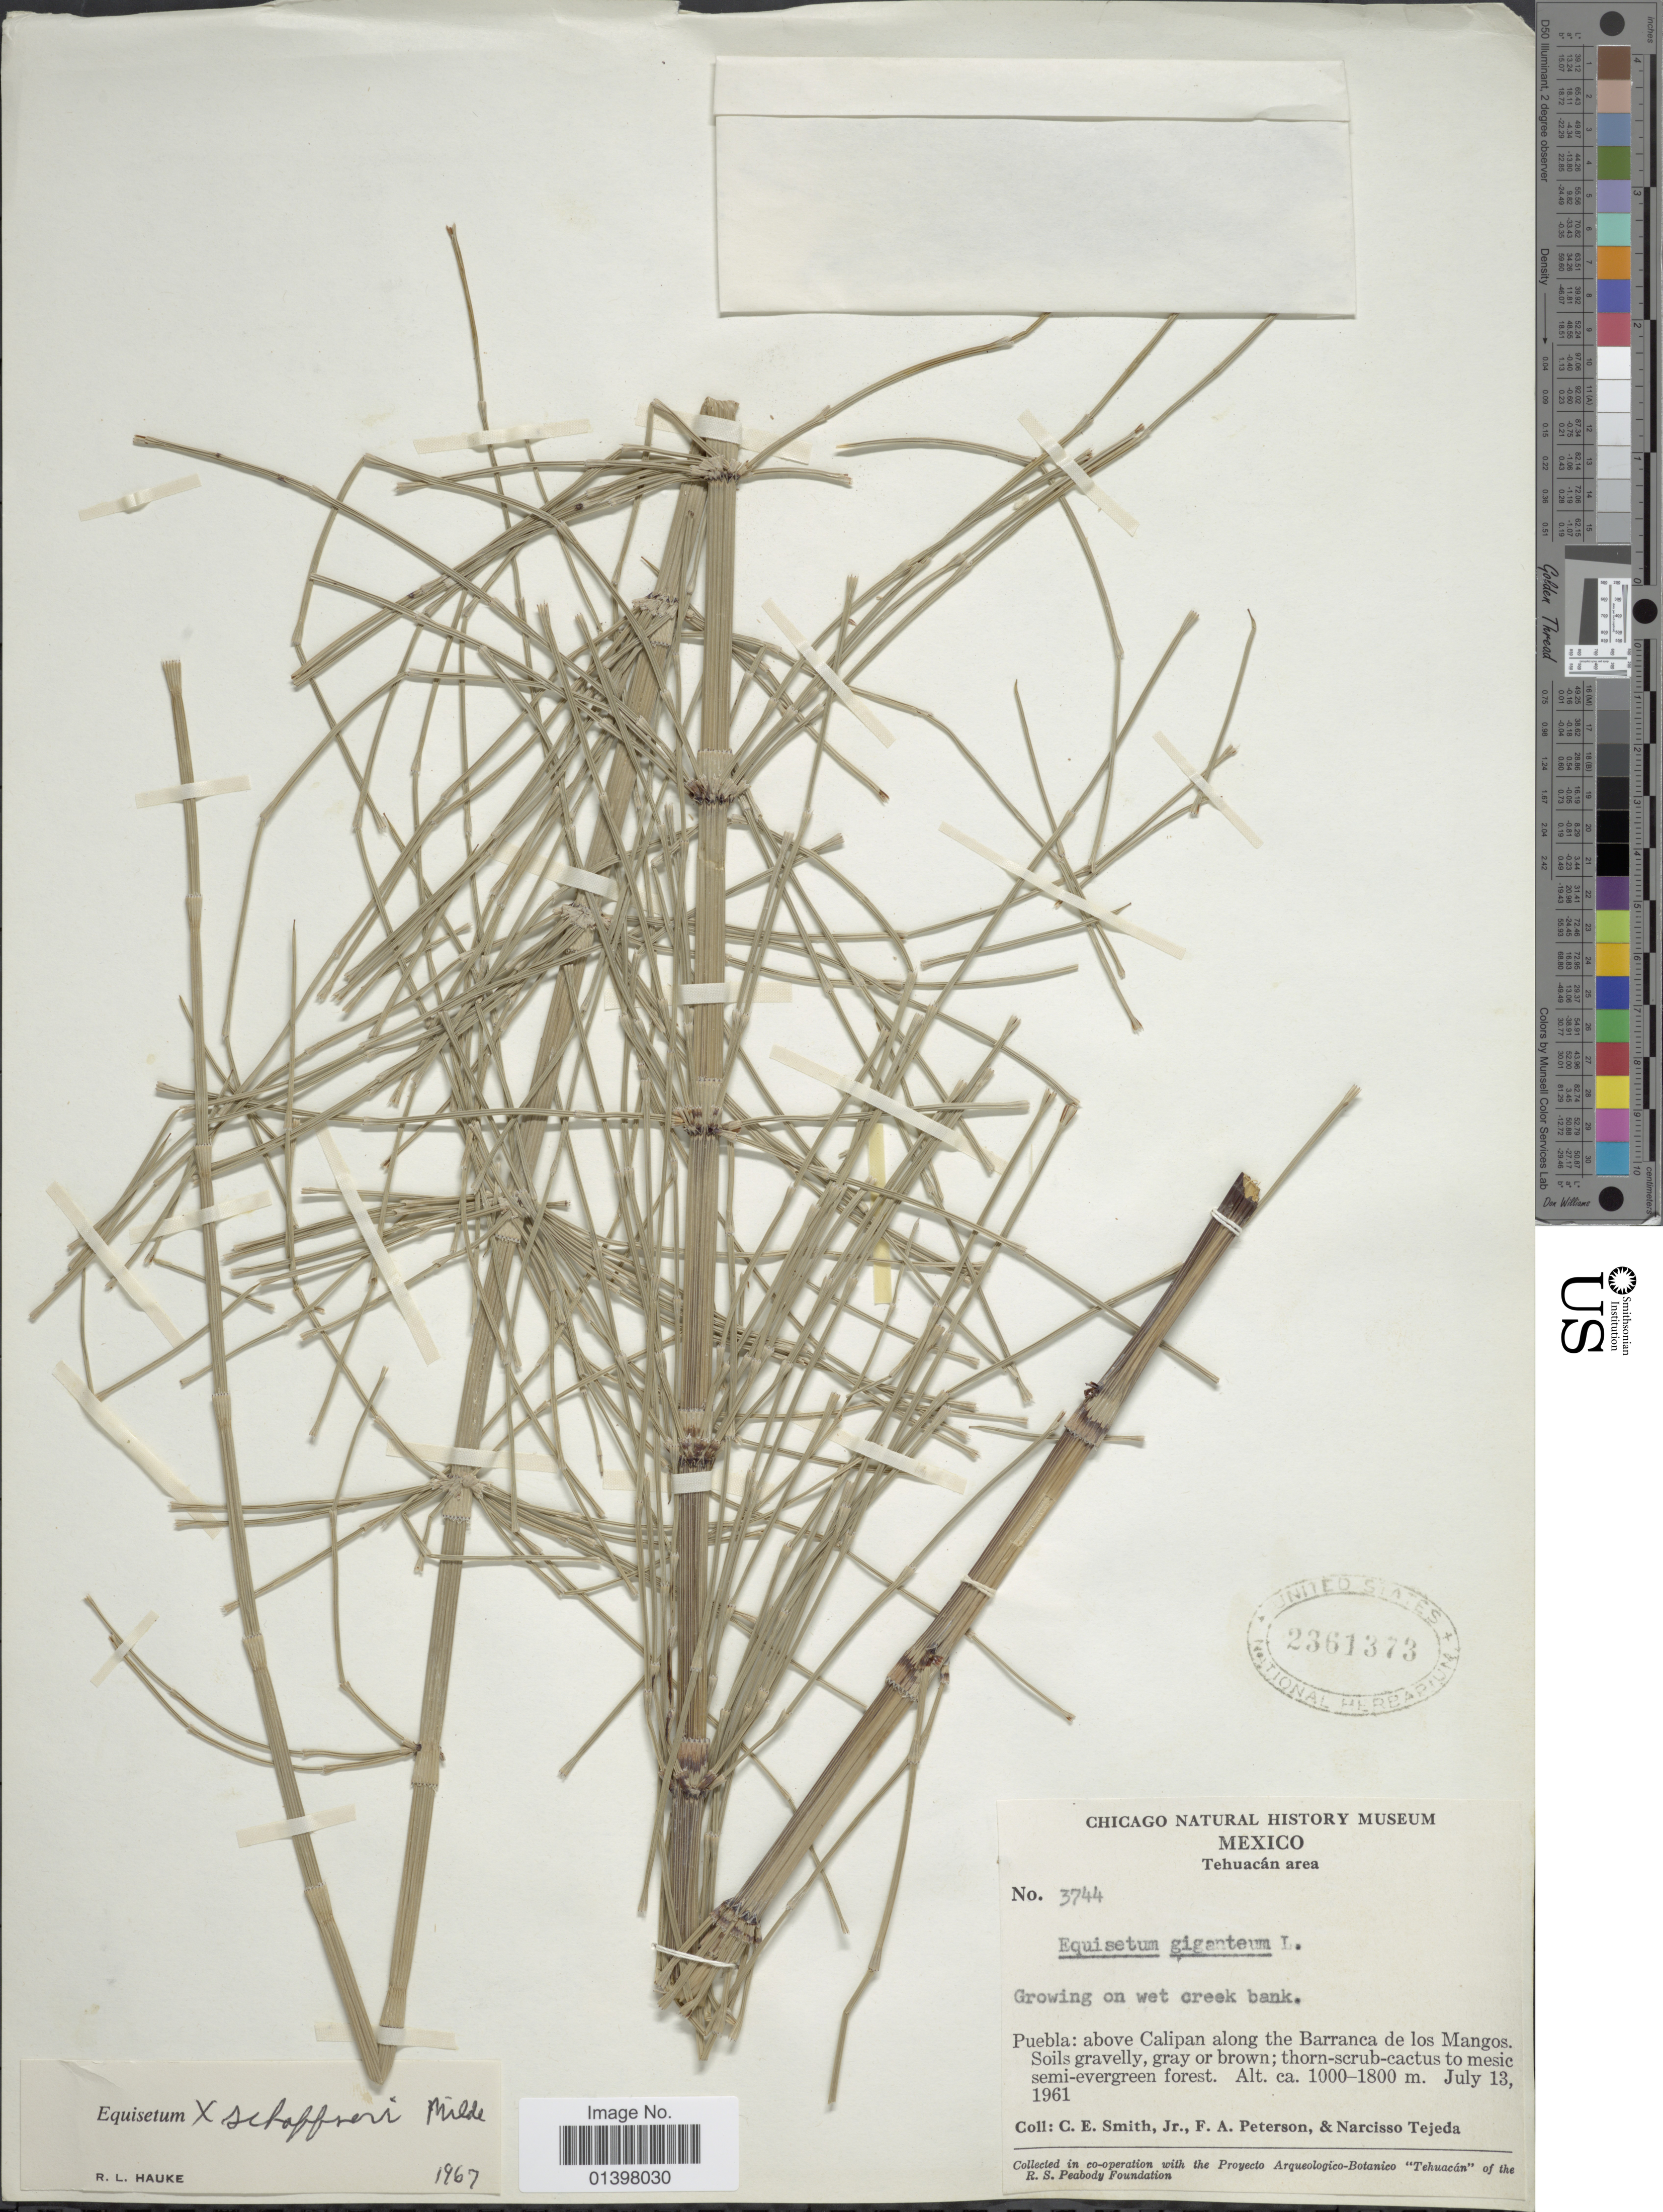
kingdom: Plantae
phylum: Tracheophyta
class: Polypodiopsida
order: Equisetales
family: Equisetaceae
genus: Equisetum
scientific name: Equisetum x schaffneri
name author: J. Milde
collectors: C. E. Smith Jr., F. A. Peterson & N. Tejeda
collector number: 3744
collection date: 1961-07-13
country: Mexico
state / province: Puebla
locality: Above Calipan along the Barranca de los Mangos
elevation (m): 1000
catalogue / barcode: US 2361373